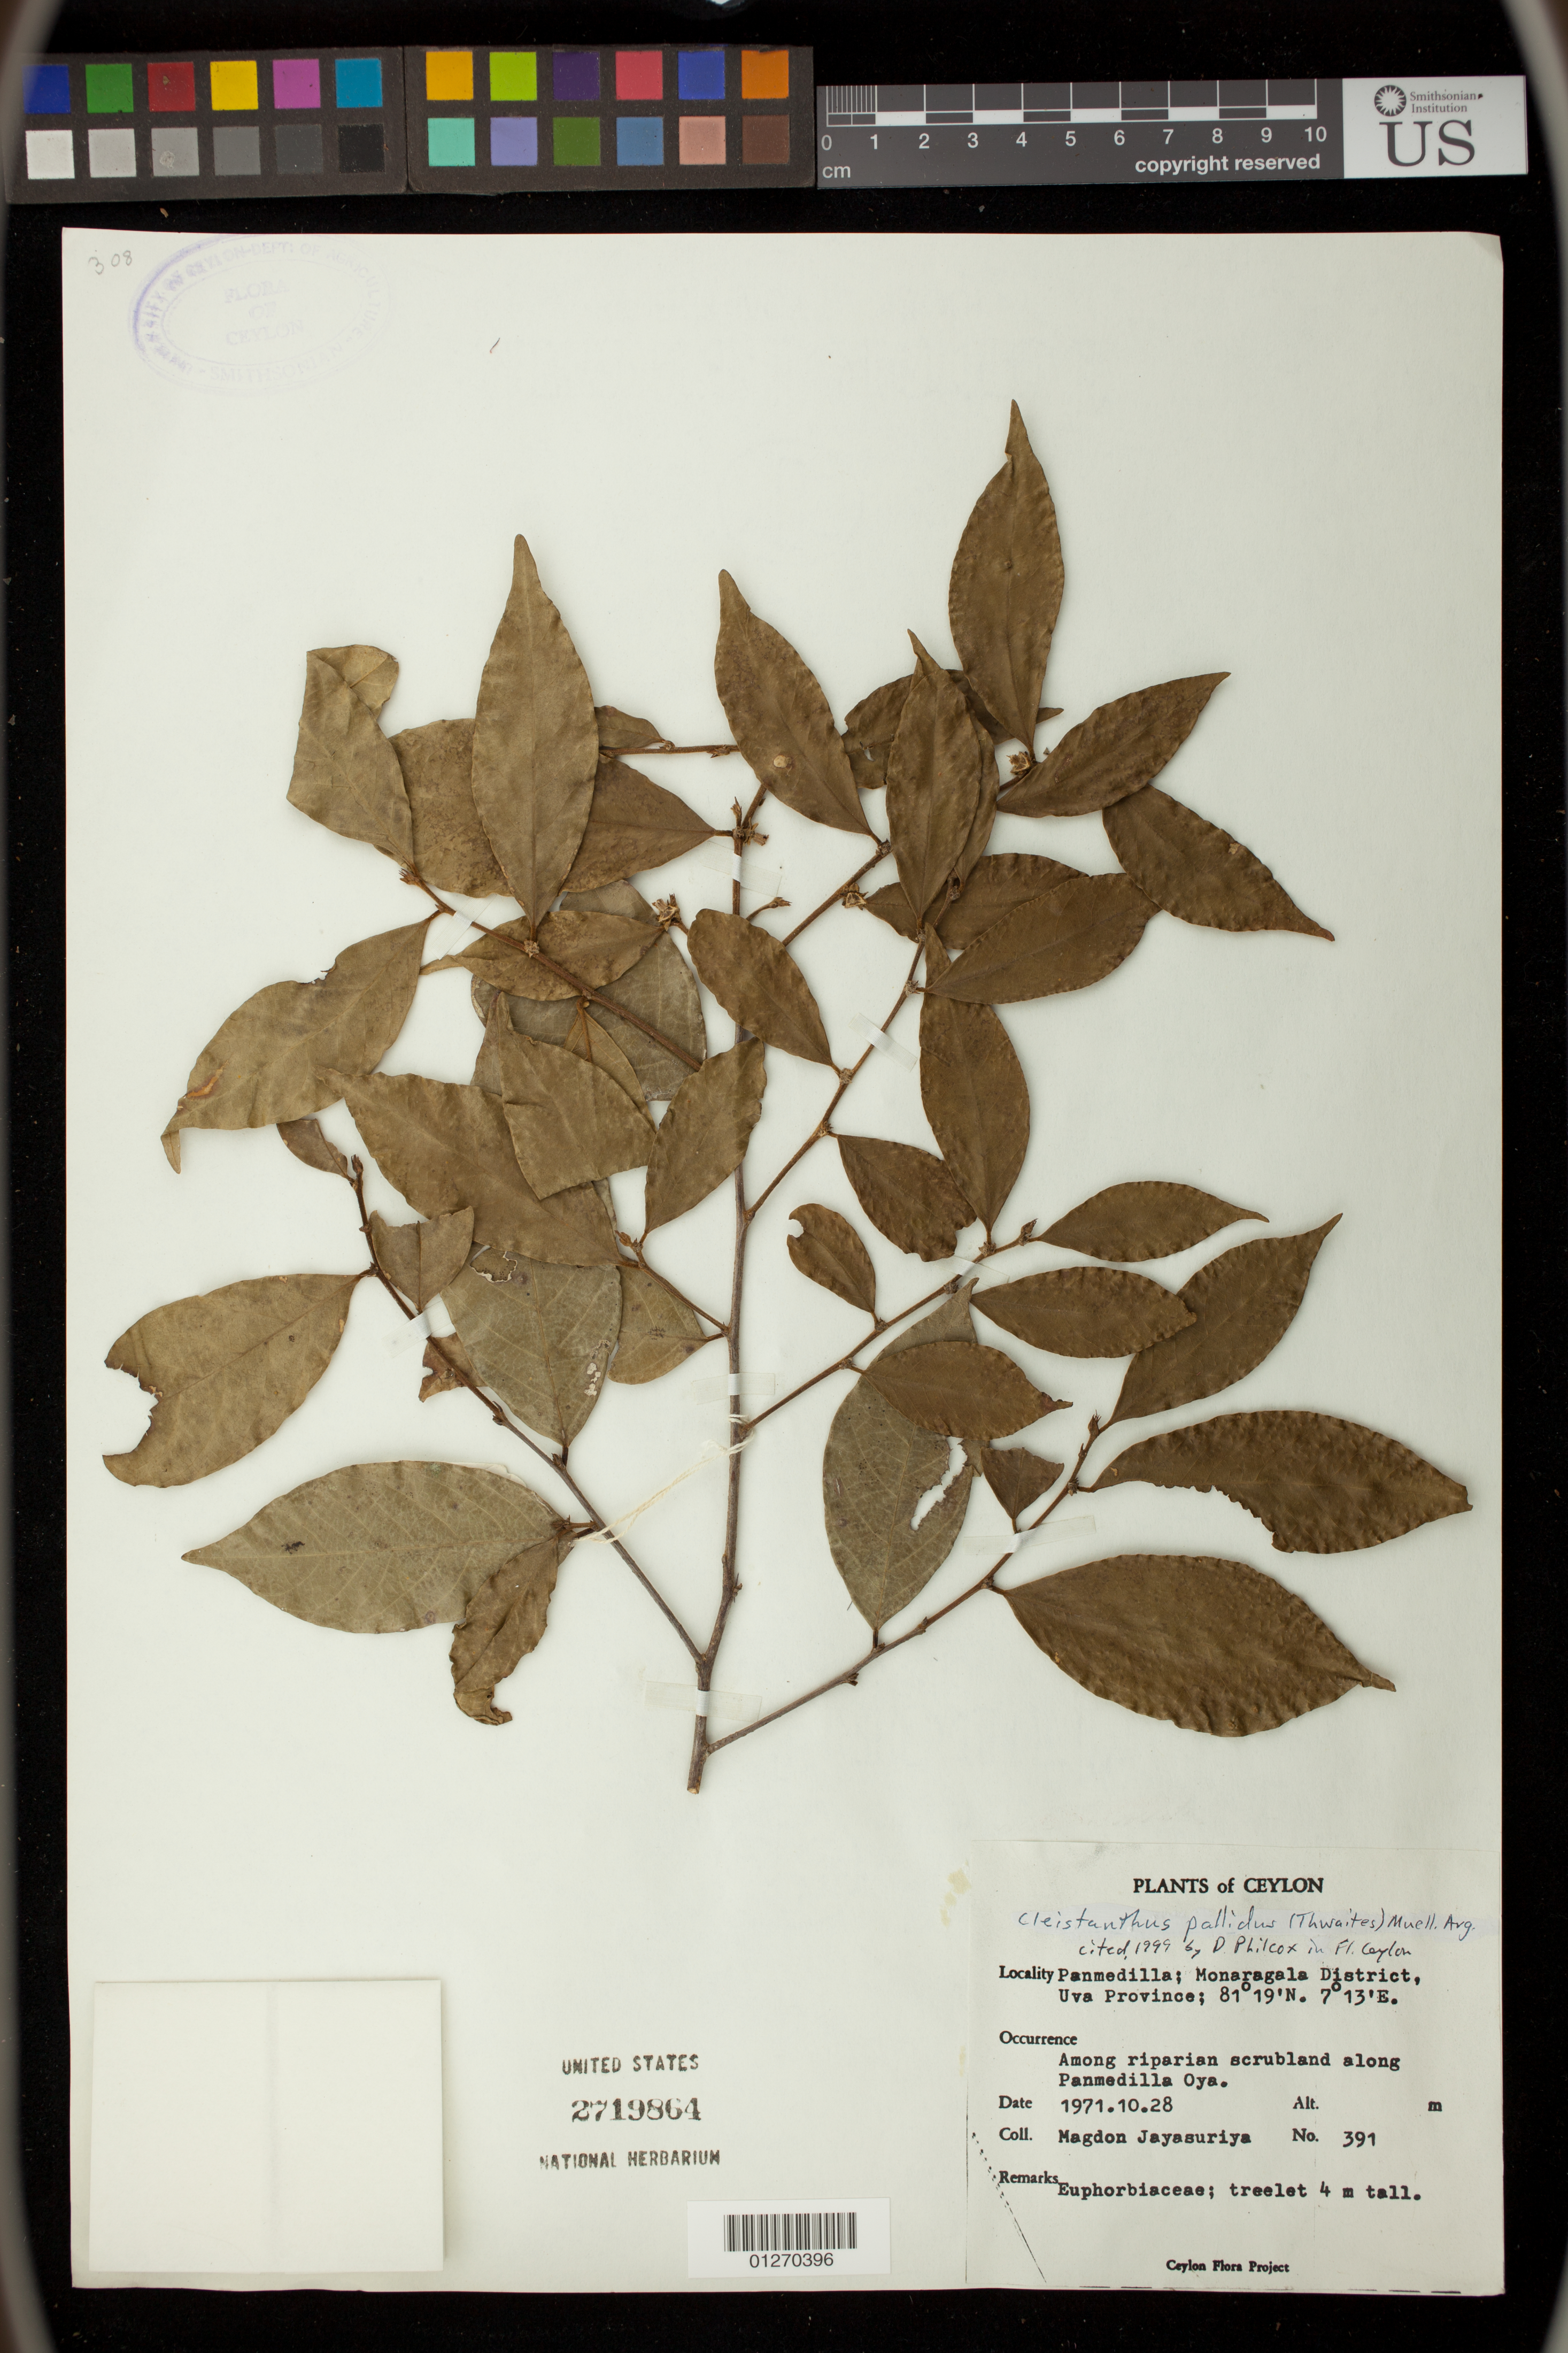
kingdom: Plantae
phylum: Tracheophyta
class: Magnoliopsida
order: Malpighiales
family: Phyllanthaceae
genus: Cleistanthus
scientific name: Cleistanthus pallidus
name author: (Thwaites) Müll. Arg.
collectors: A. H. Jayasuriya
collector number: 391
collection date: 1971-10-28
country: Sri Lanka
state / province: Uva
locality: Panmedilla; Monaragala District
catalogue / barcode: US 2719864